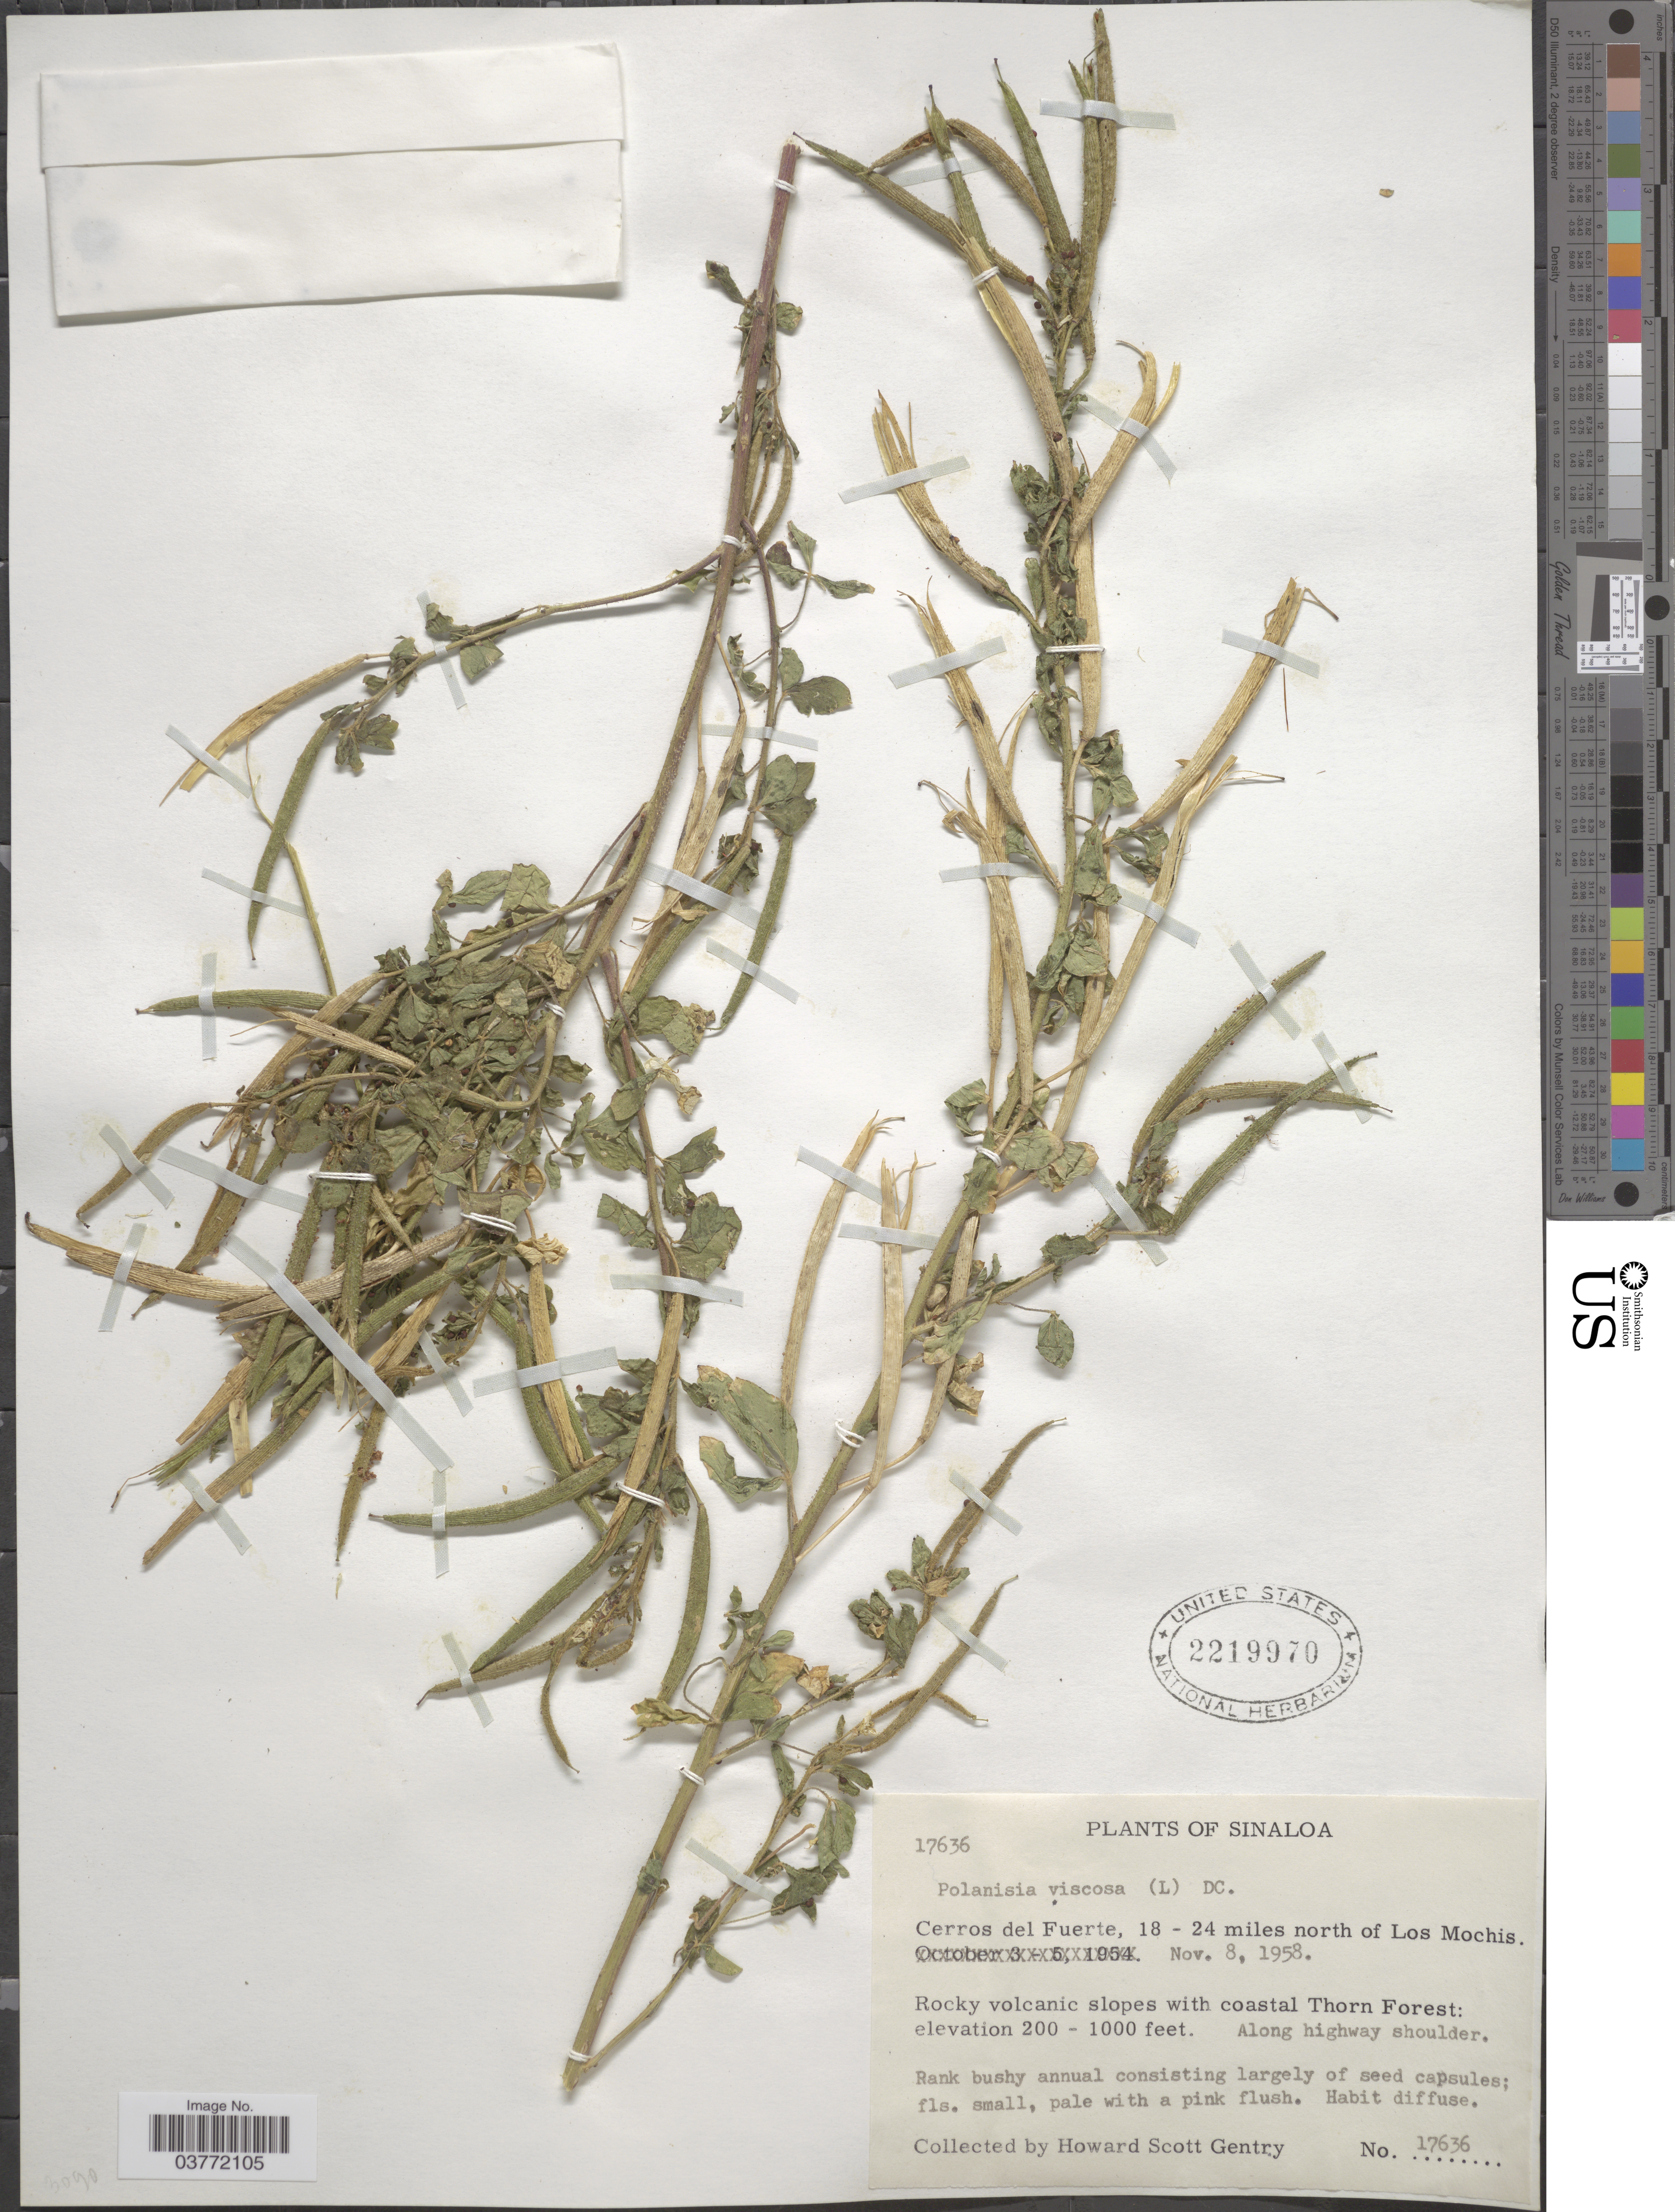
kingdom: Plantae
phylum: Tracheophyta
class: Magnoliopsida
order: Brassicales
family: Cleomaceae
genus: Arivela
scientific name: Arivela viscosa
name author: (L.) Raf.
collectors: H. S. Gentry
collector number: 17636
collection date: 1958-11-08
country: Mexico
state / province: Sinaloa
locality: Cerros del Fuerte, 18-24 miles north of Los Michos. Rocky volcanic slopes with coastal Thorn Forest. Along highway shoulder.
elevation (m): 61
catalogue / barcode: US 2219970